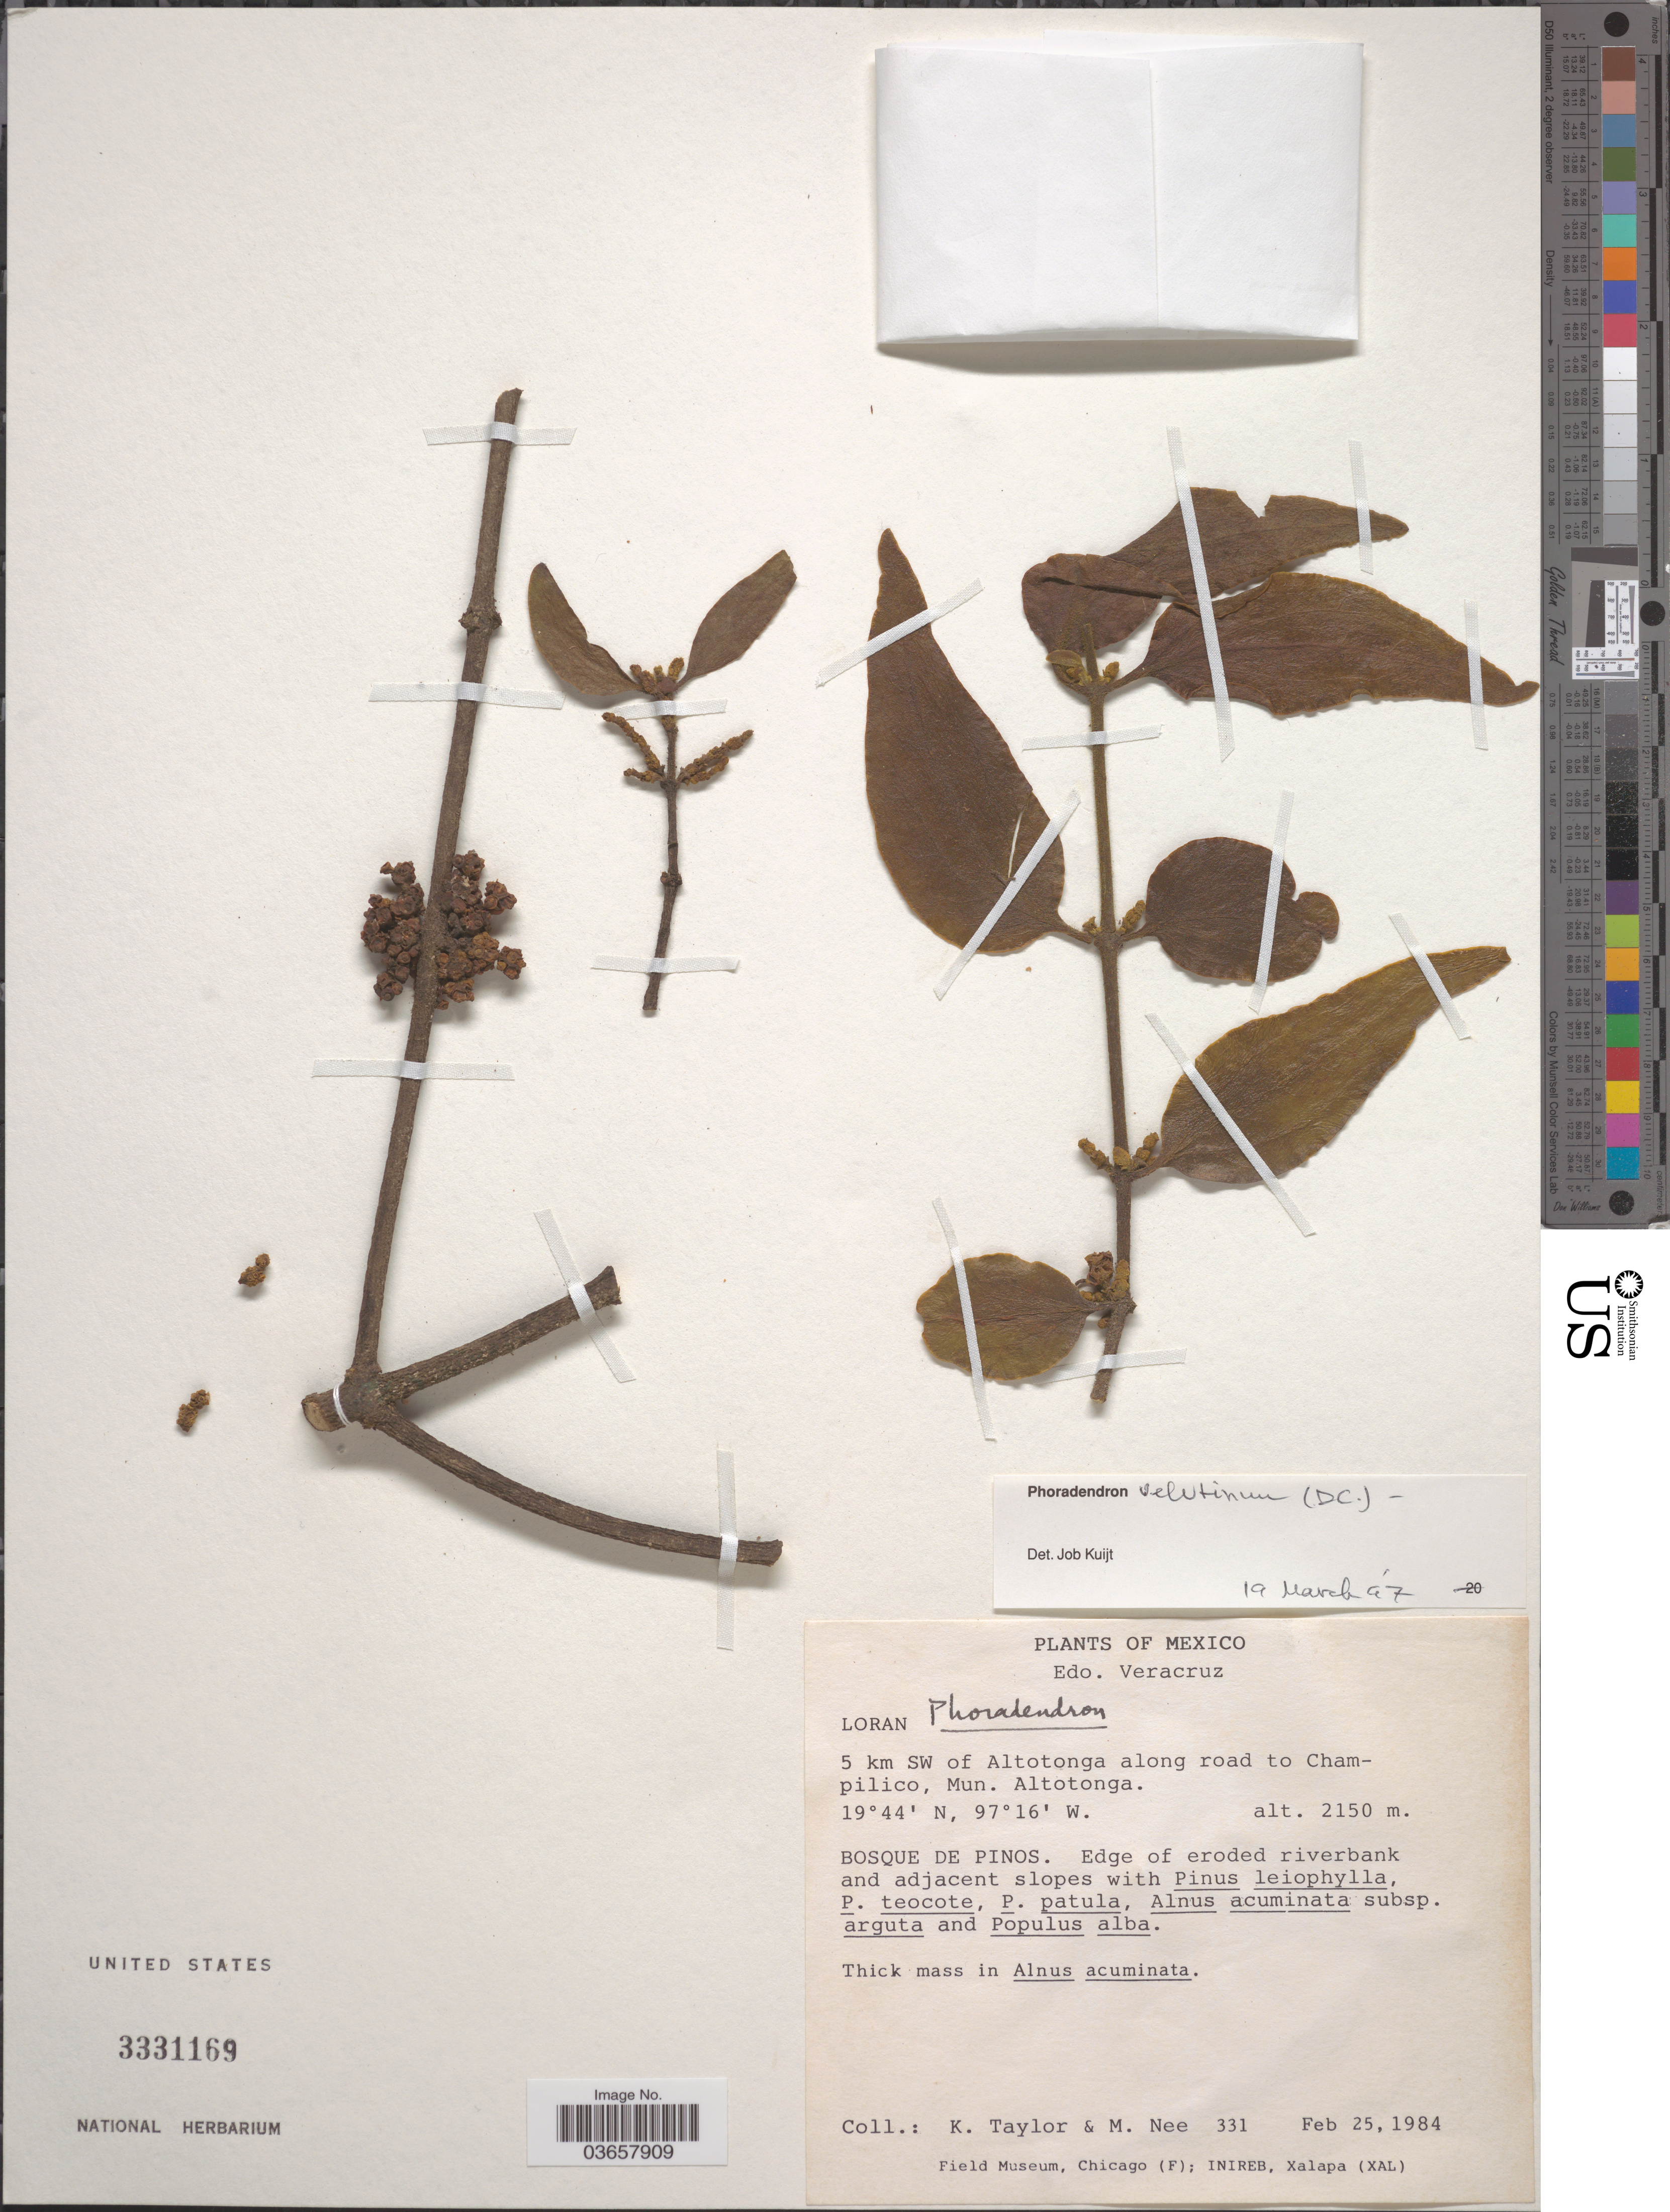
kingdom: Plantae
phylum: Tracheophyta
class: Magnoliopsida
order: Santalales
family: Viscaceae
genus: Phoradendron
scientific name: Phoradendron velutinum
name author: (DC.) Oliv.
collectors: K. Taylor & M. Nee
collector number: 331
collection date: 1984-02-25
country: Mexico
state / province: Veracruz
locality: Edo. Veracruz. 5 km SW of Altotonga along road to Campilico, Mun. Altotonga.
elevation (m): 2150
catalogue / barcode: US 3331169